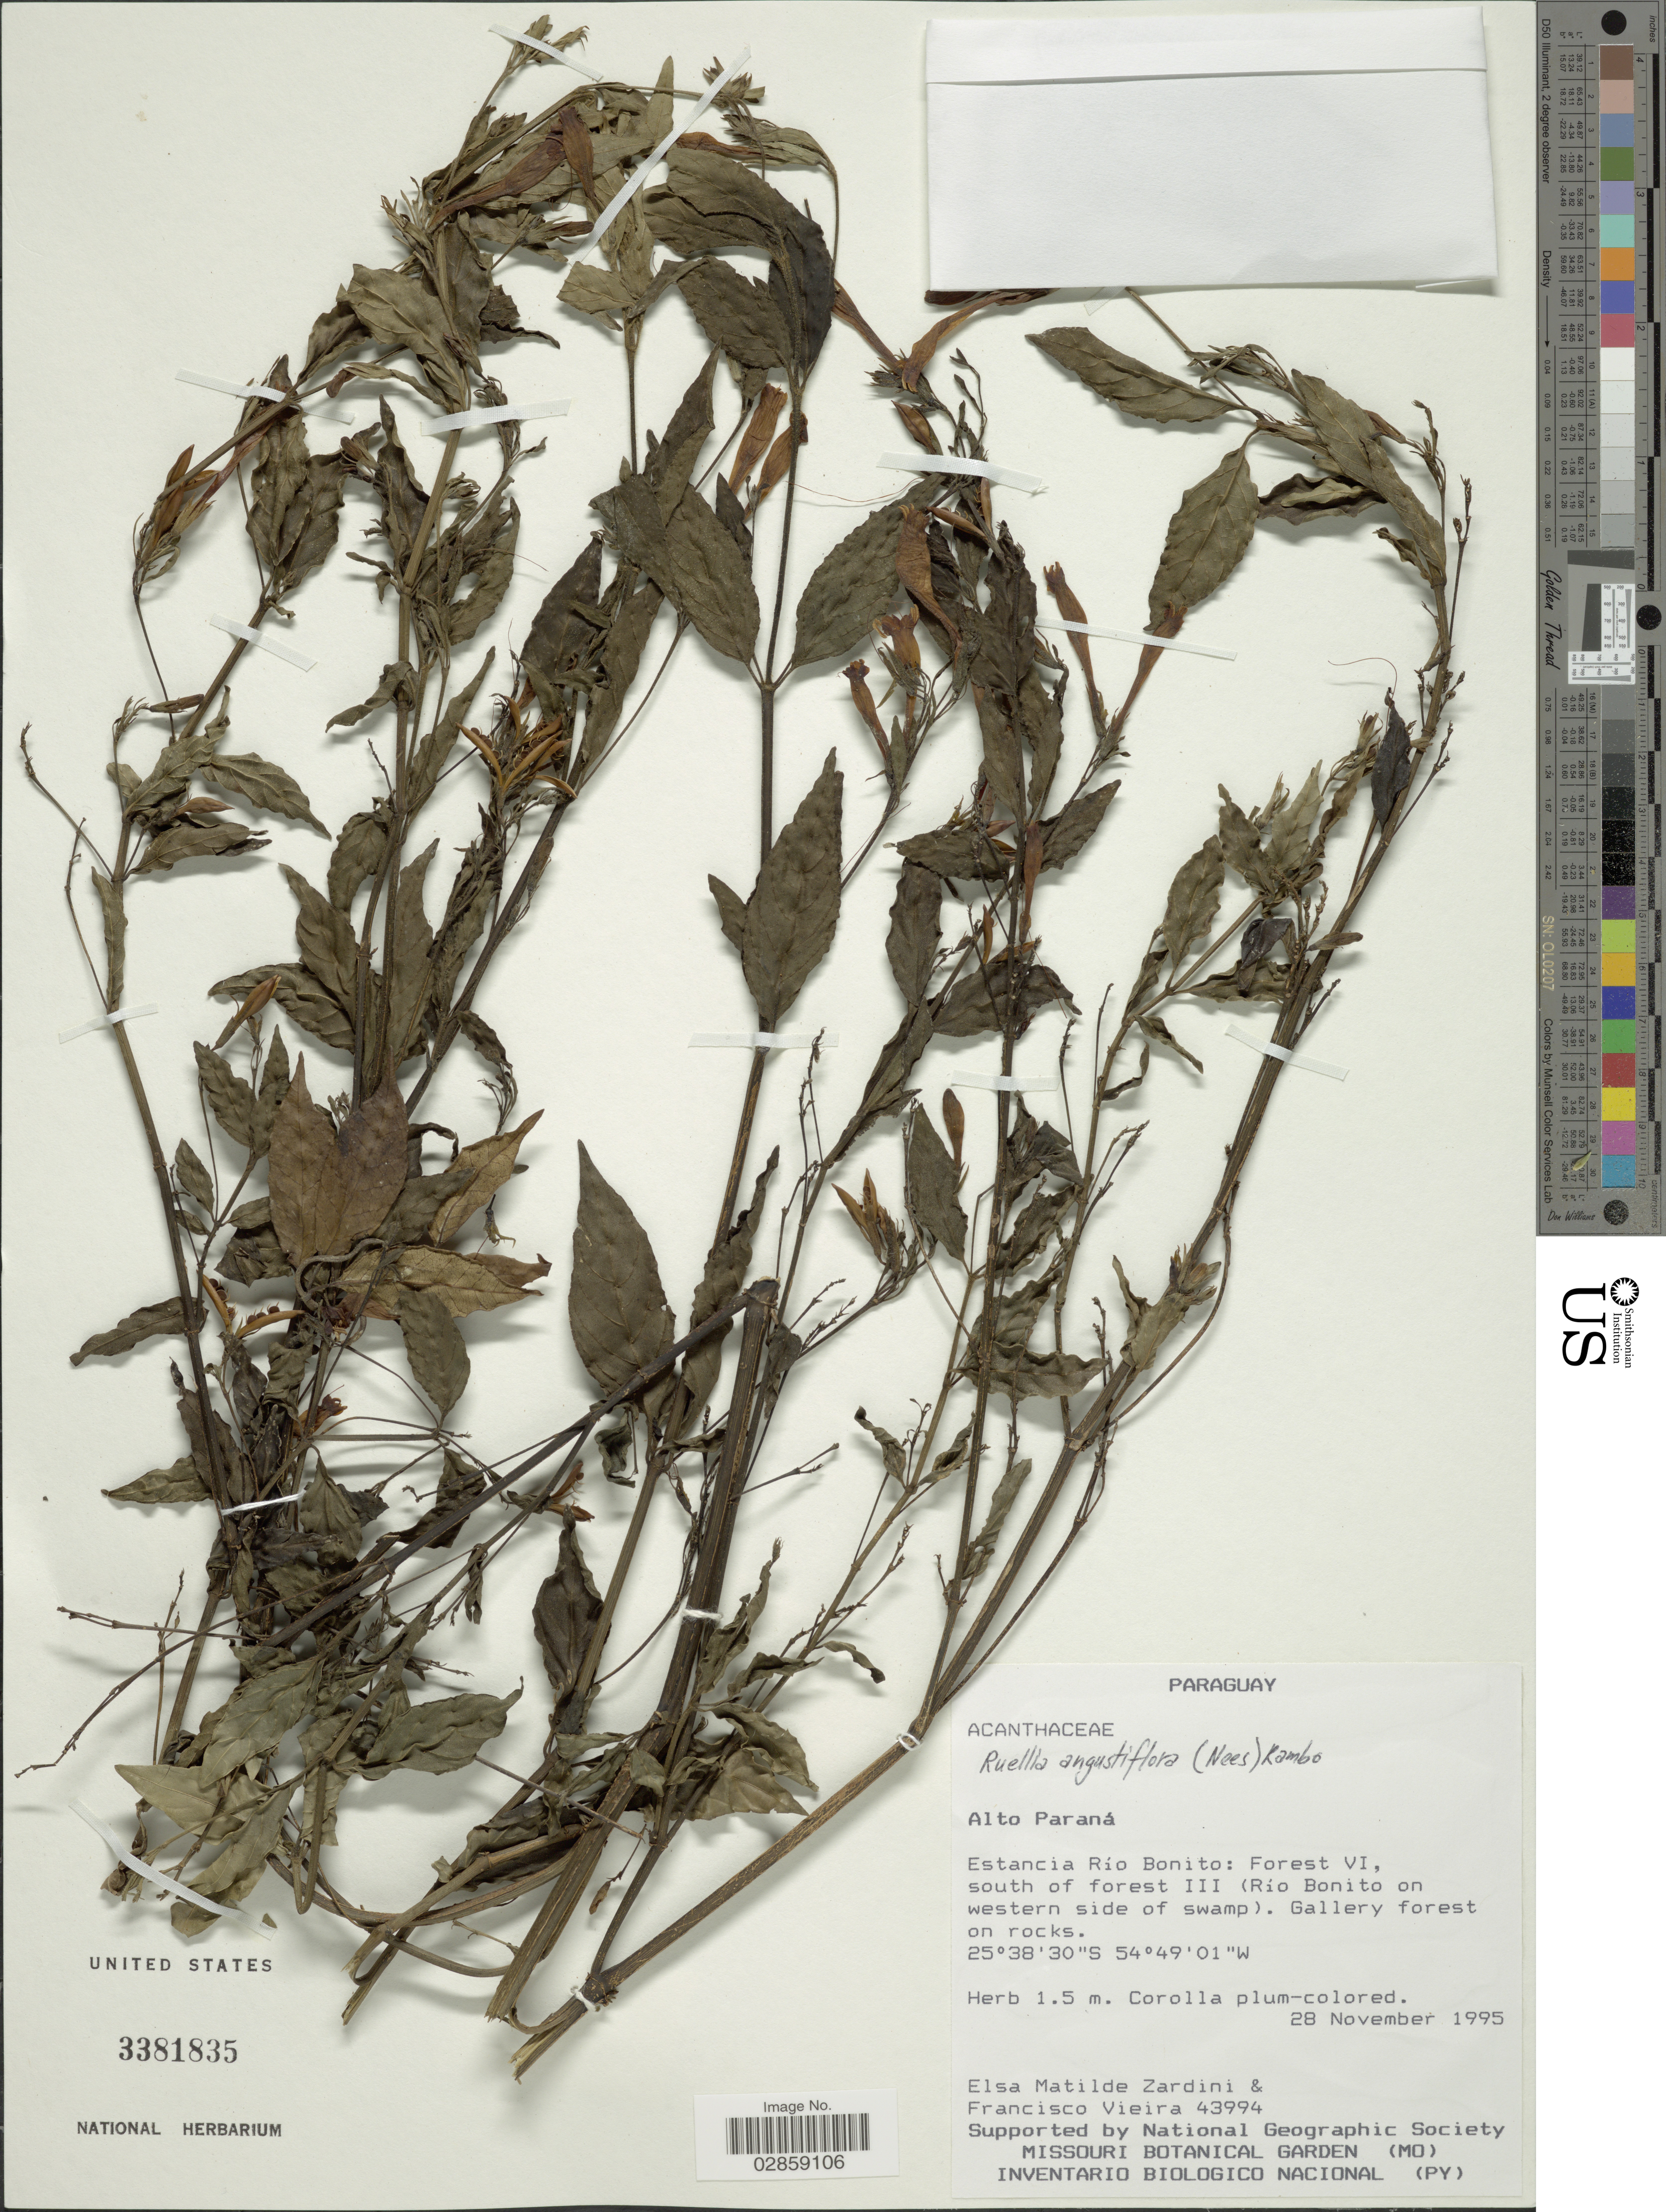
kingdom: Plantae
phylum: Tracheophyta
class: Magnoliopsida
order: Lamiales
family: Acanthaceae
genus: Ruellia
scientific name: Ruellia angustiflora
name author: (Nees) Lindau ex Rambo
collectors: E. M. Zardini & F. Vieira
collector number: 43994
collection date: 1995-11-28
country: Paraguay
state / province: Alto Parana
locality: Estancia Río Bonito: Forest VI, south of forest III (Río Bonito on western side of swamp).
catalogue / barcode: US 3381835